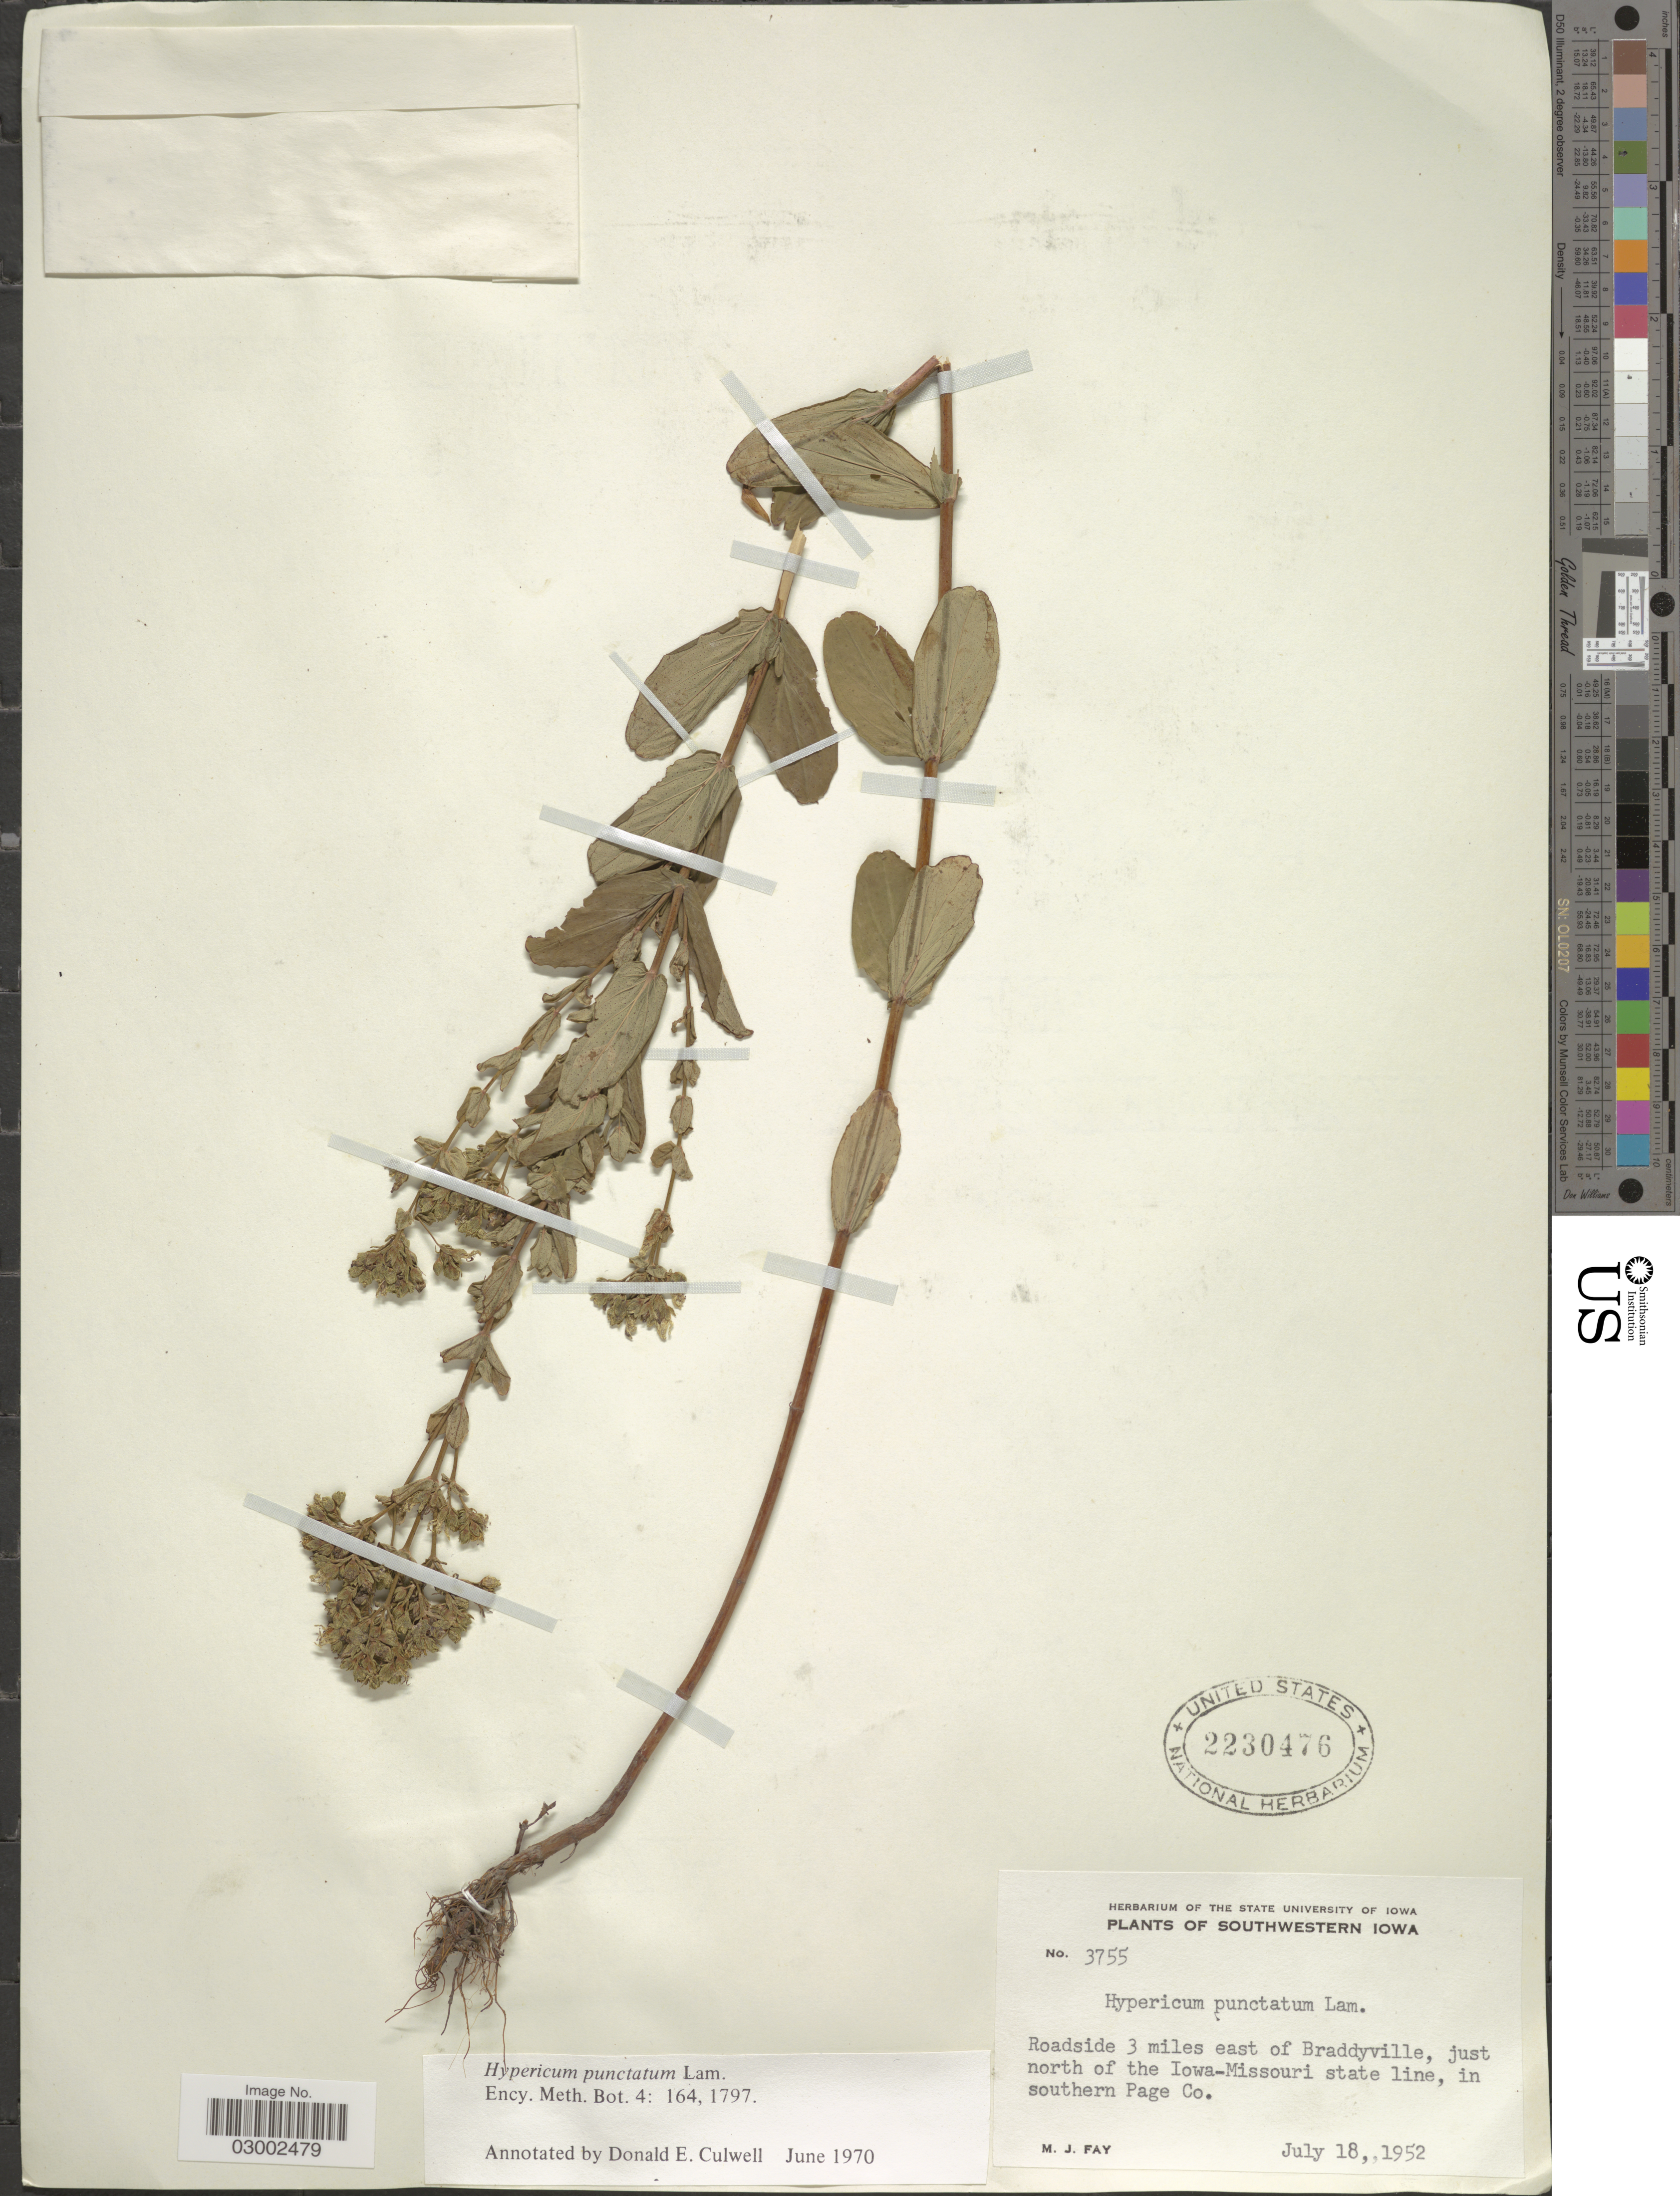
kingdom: Plantae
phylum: Tracheophyta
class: Magnoliopsida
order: Malpighiales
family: Hypericaceae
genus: Hypericum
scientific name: Hypericum punctatum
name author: Lam.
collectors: M. Fay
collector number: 3755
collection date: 1952-07-18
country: United States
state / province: Iowa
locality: Southwestern Iowa. Roadside 3 miles east of Braddyville, just north of the Iowa-Missouri state line, in southern Page Co.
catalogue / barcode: US 2230476